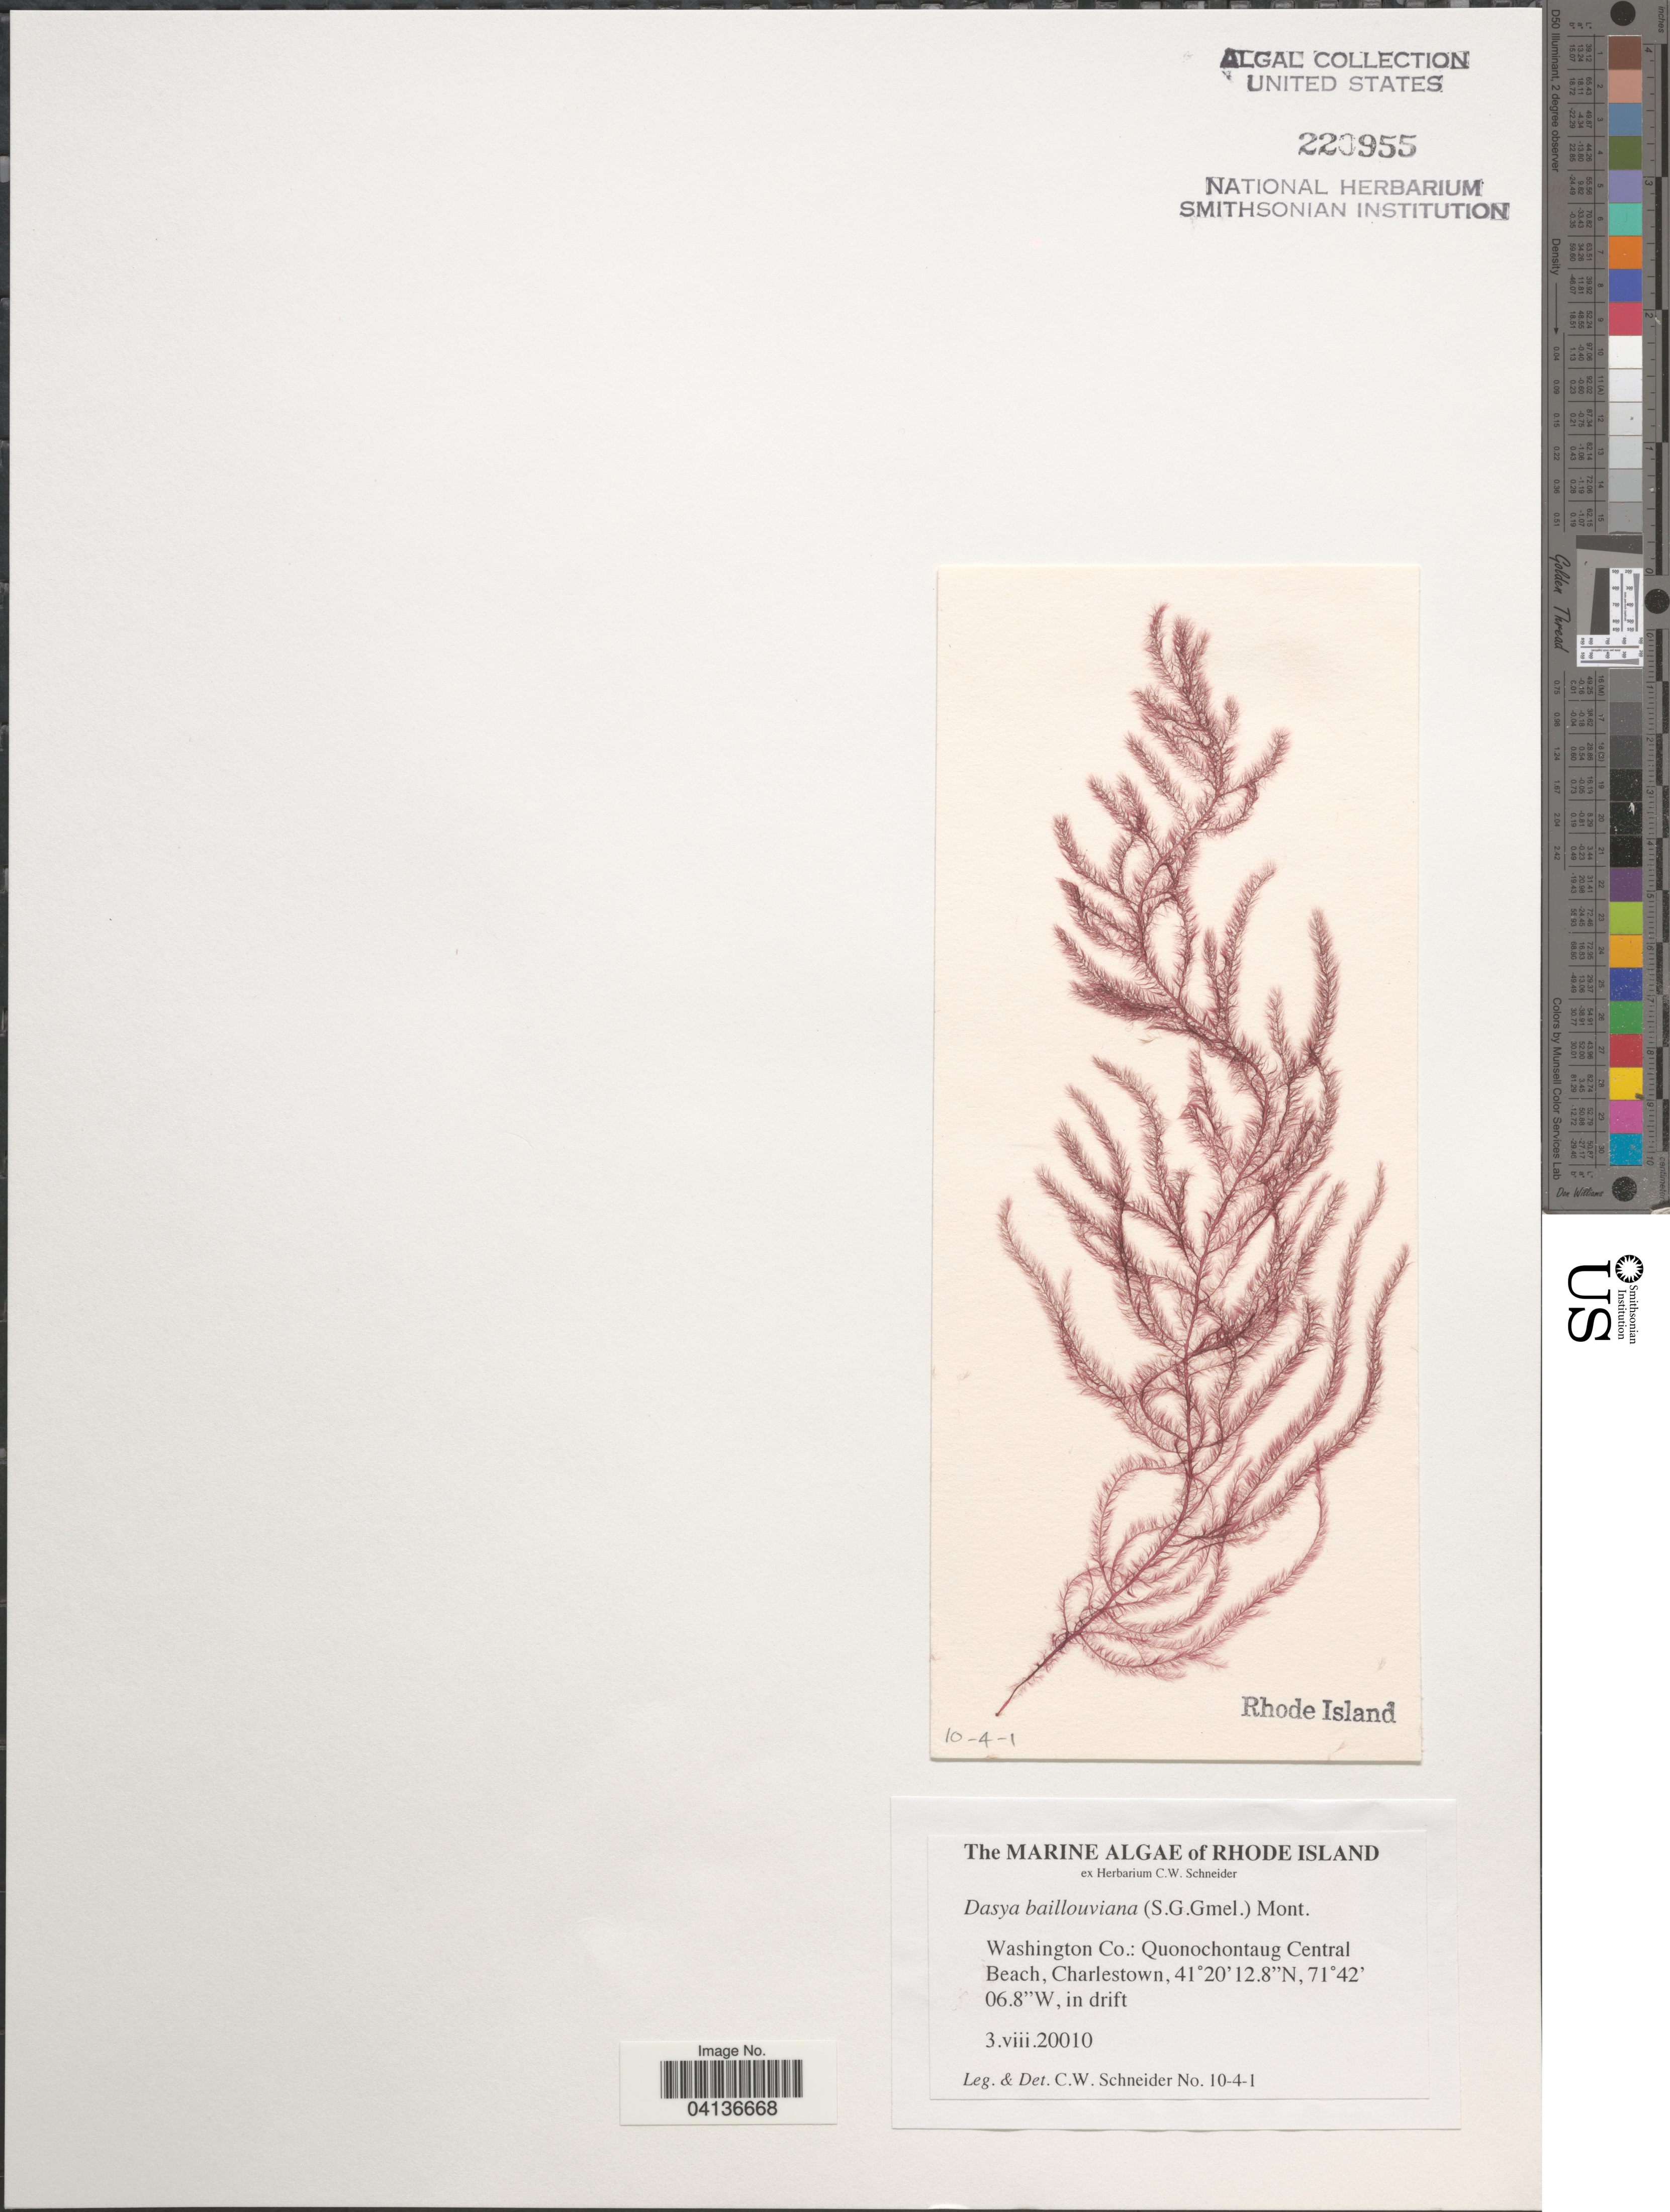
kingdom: Plantae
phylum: Rhodophyta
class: Florideophyceae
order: Ceramiales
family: Dasyaceae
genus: Dasya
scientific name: Dasya pedicellata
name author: (C. Agardh) C. Agardh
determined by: Algae name updating Project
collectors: C. W.Schneider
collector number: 10-4-1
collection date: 2010-08-03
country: United States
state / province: Rhode Island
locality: Washington Co.: Quonochontaug Central Beach, Charlestown.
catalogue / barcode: US 220955